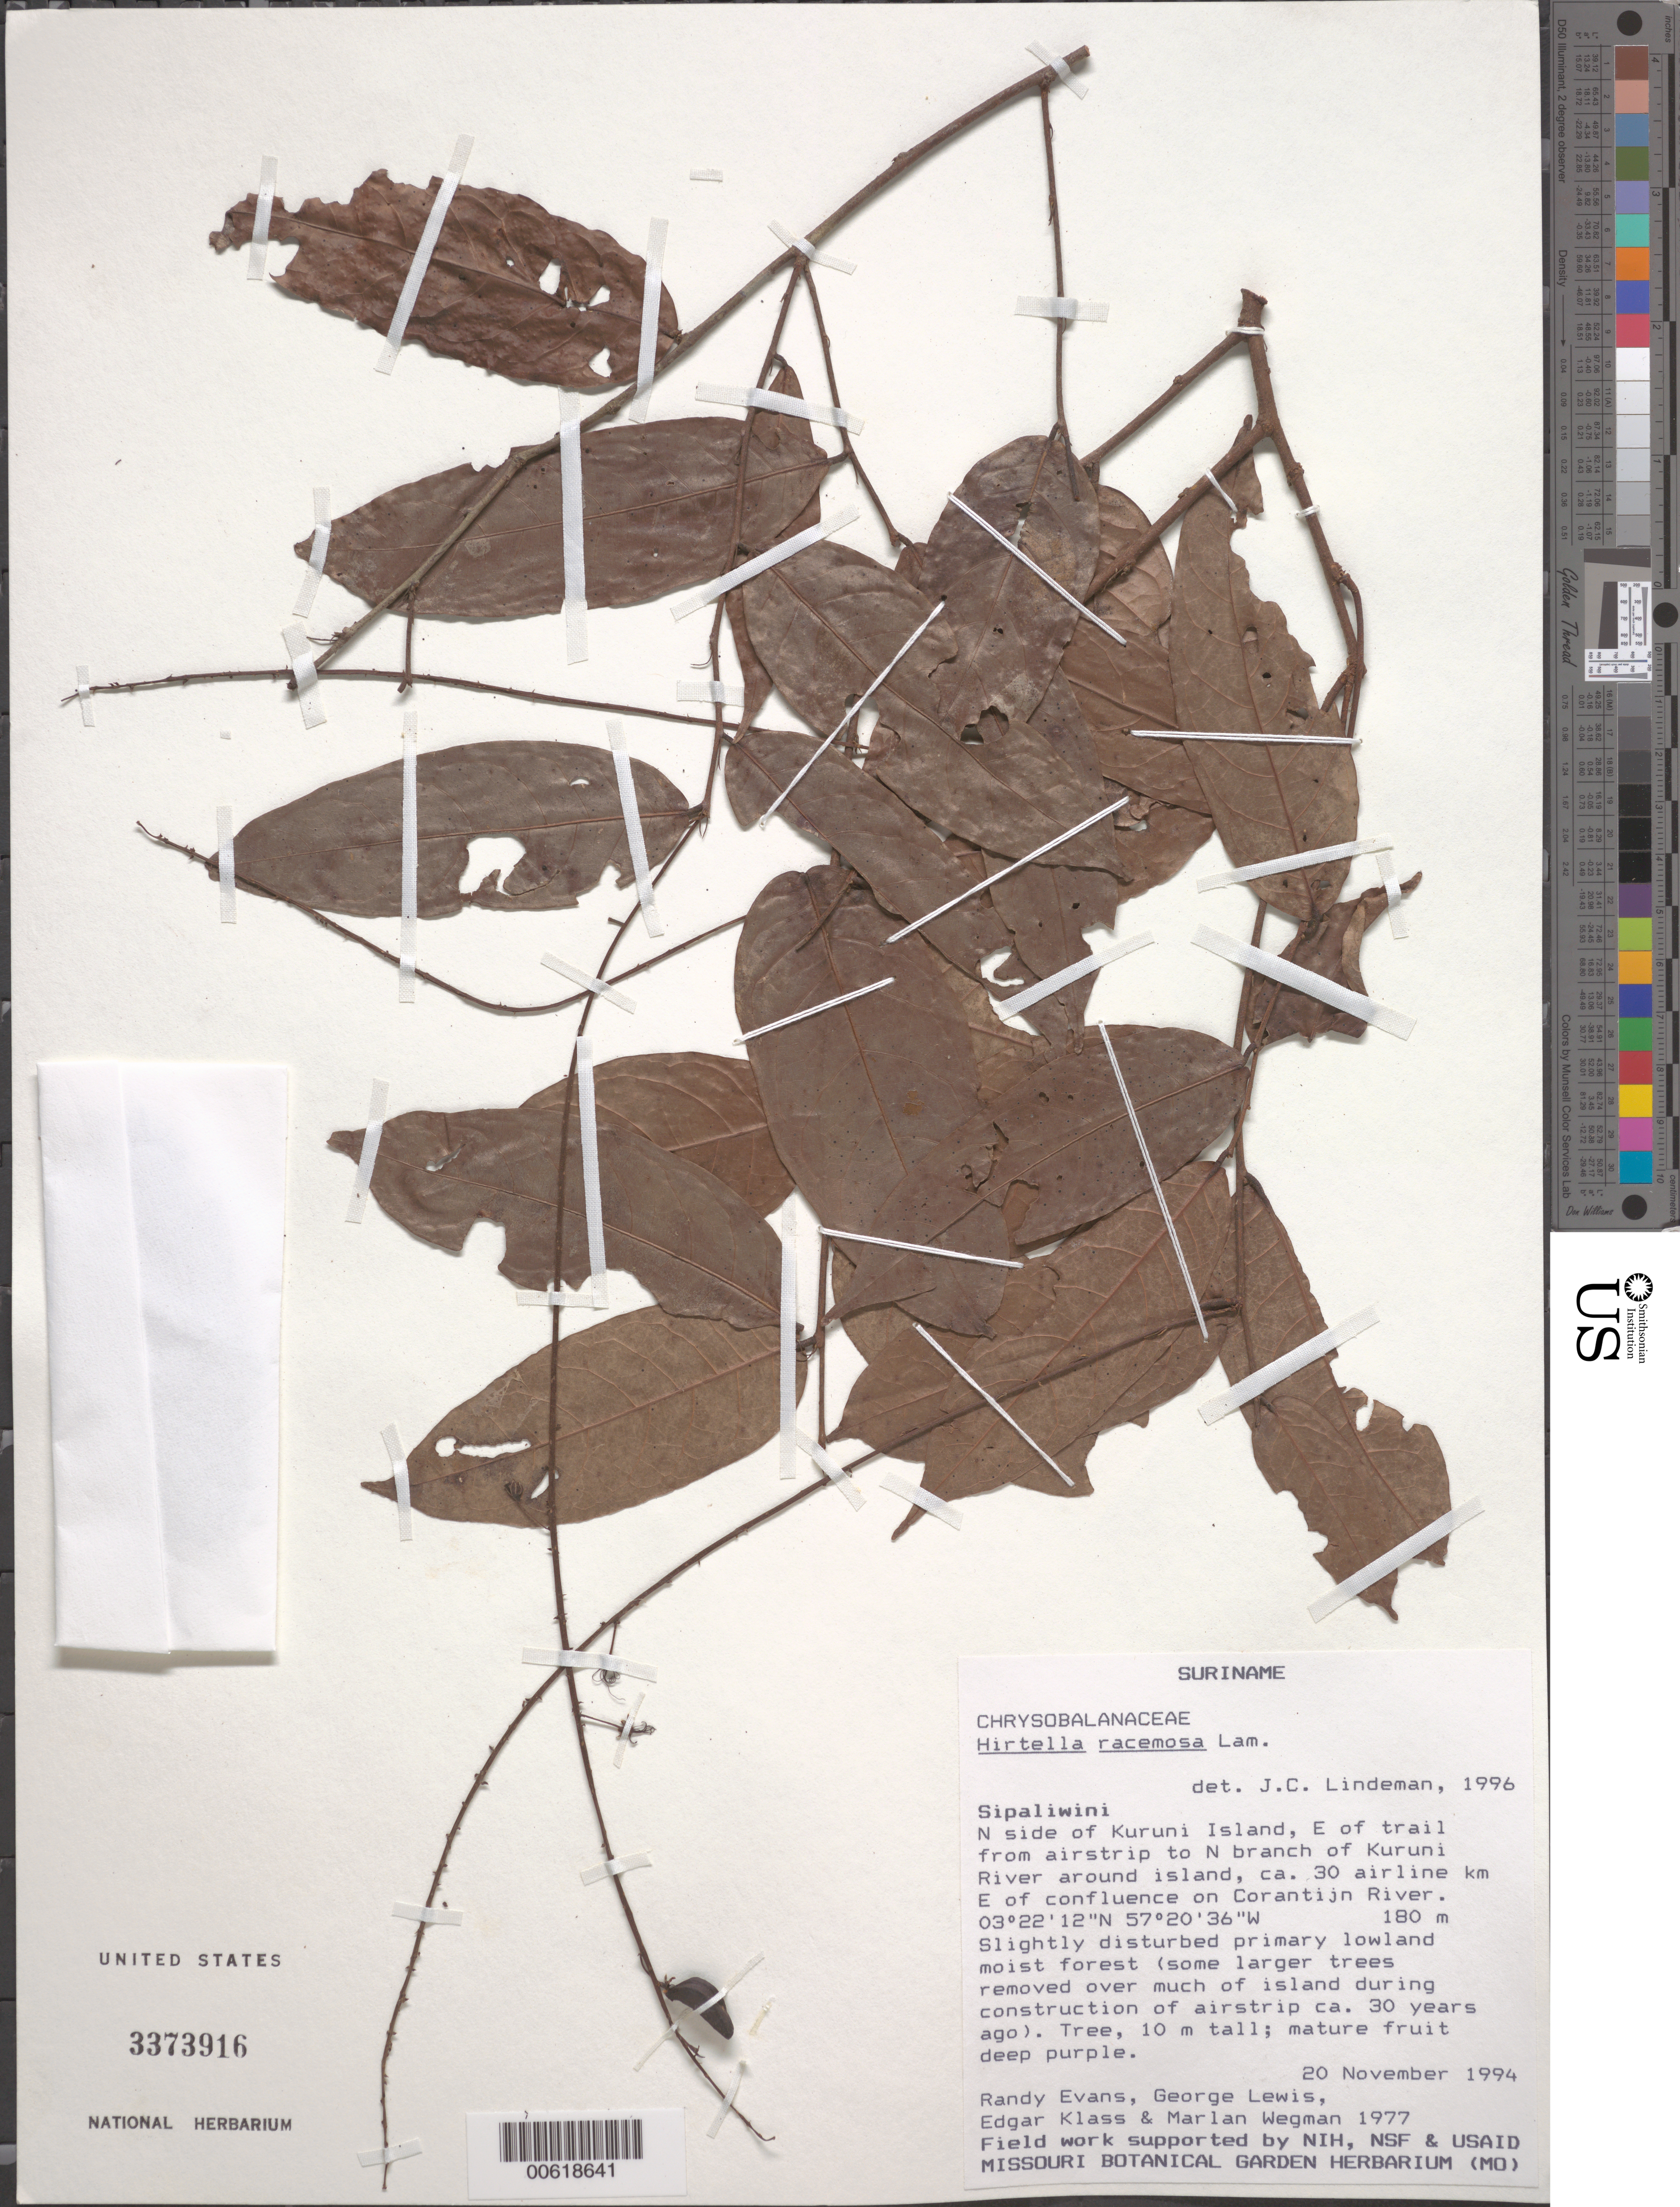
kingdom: Plantae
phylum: Tracheophyta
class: Magnoliopsida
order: Malpighiales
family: Chrysobalanaceae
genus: Hirtella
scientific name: Hirtella racemosa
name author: Lam.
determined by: Lindeman, J. C.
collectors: R. Evans, G. Lewis, E. Klass & M. Wegman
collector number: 1977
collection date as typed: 20-Nov-94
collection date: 1994-11-20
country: Suriname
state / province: Sipaliwini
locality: Kuruni Island, N side, E of trail from airstrip to N branch of Kuruni R., ca 30 airline km E of confluence on Corantijn R.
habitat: Slightly disturbed primary lowland moist forest (some larger trees removed over much of island during construction of airstrip ca. 30 years ago)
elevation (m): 180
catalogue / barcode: US 3373916